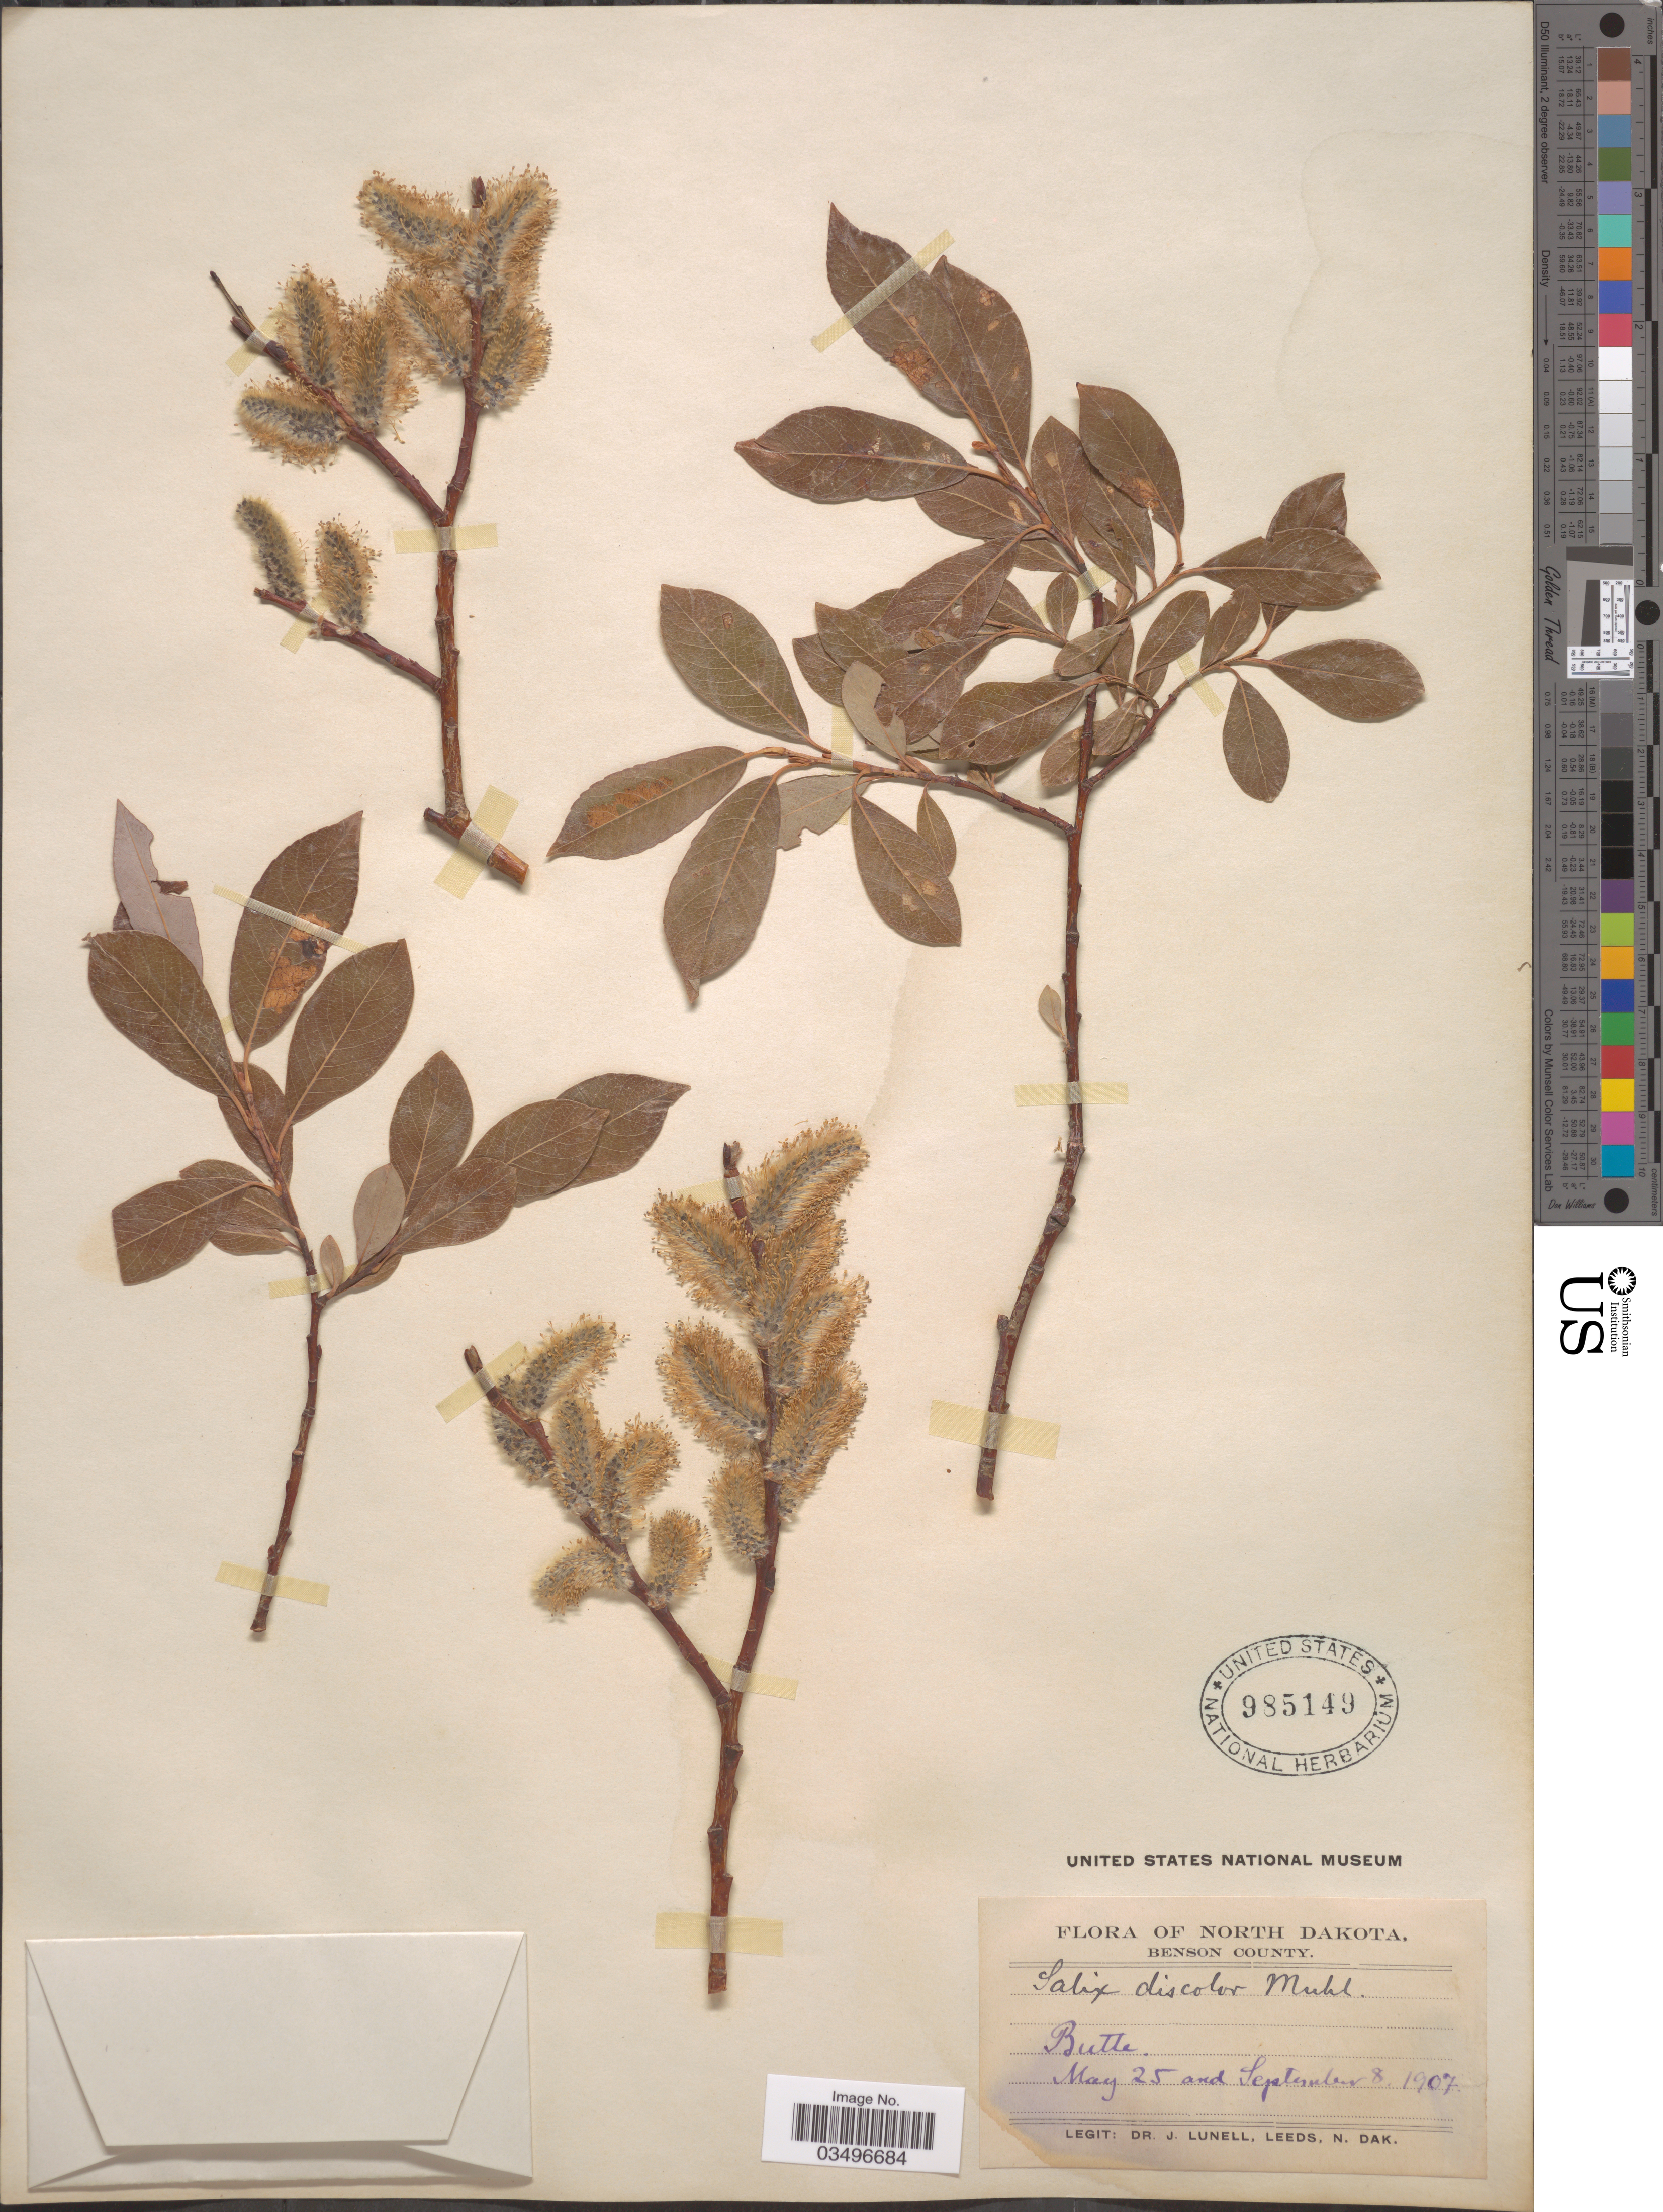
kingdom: Plantae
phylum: Tracheophyta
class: Magnoliopsida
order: Malpighiales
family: Salicaceae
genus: Salix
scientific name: Salix discolor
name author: Muhl.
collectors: J. Lunell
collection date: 1907-05-25/1907-09-08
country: United States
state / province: North Dakota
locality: Benson County. Butte.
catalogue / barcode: US 985149